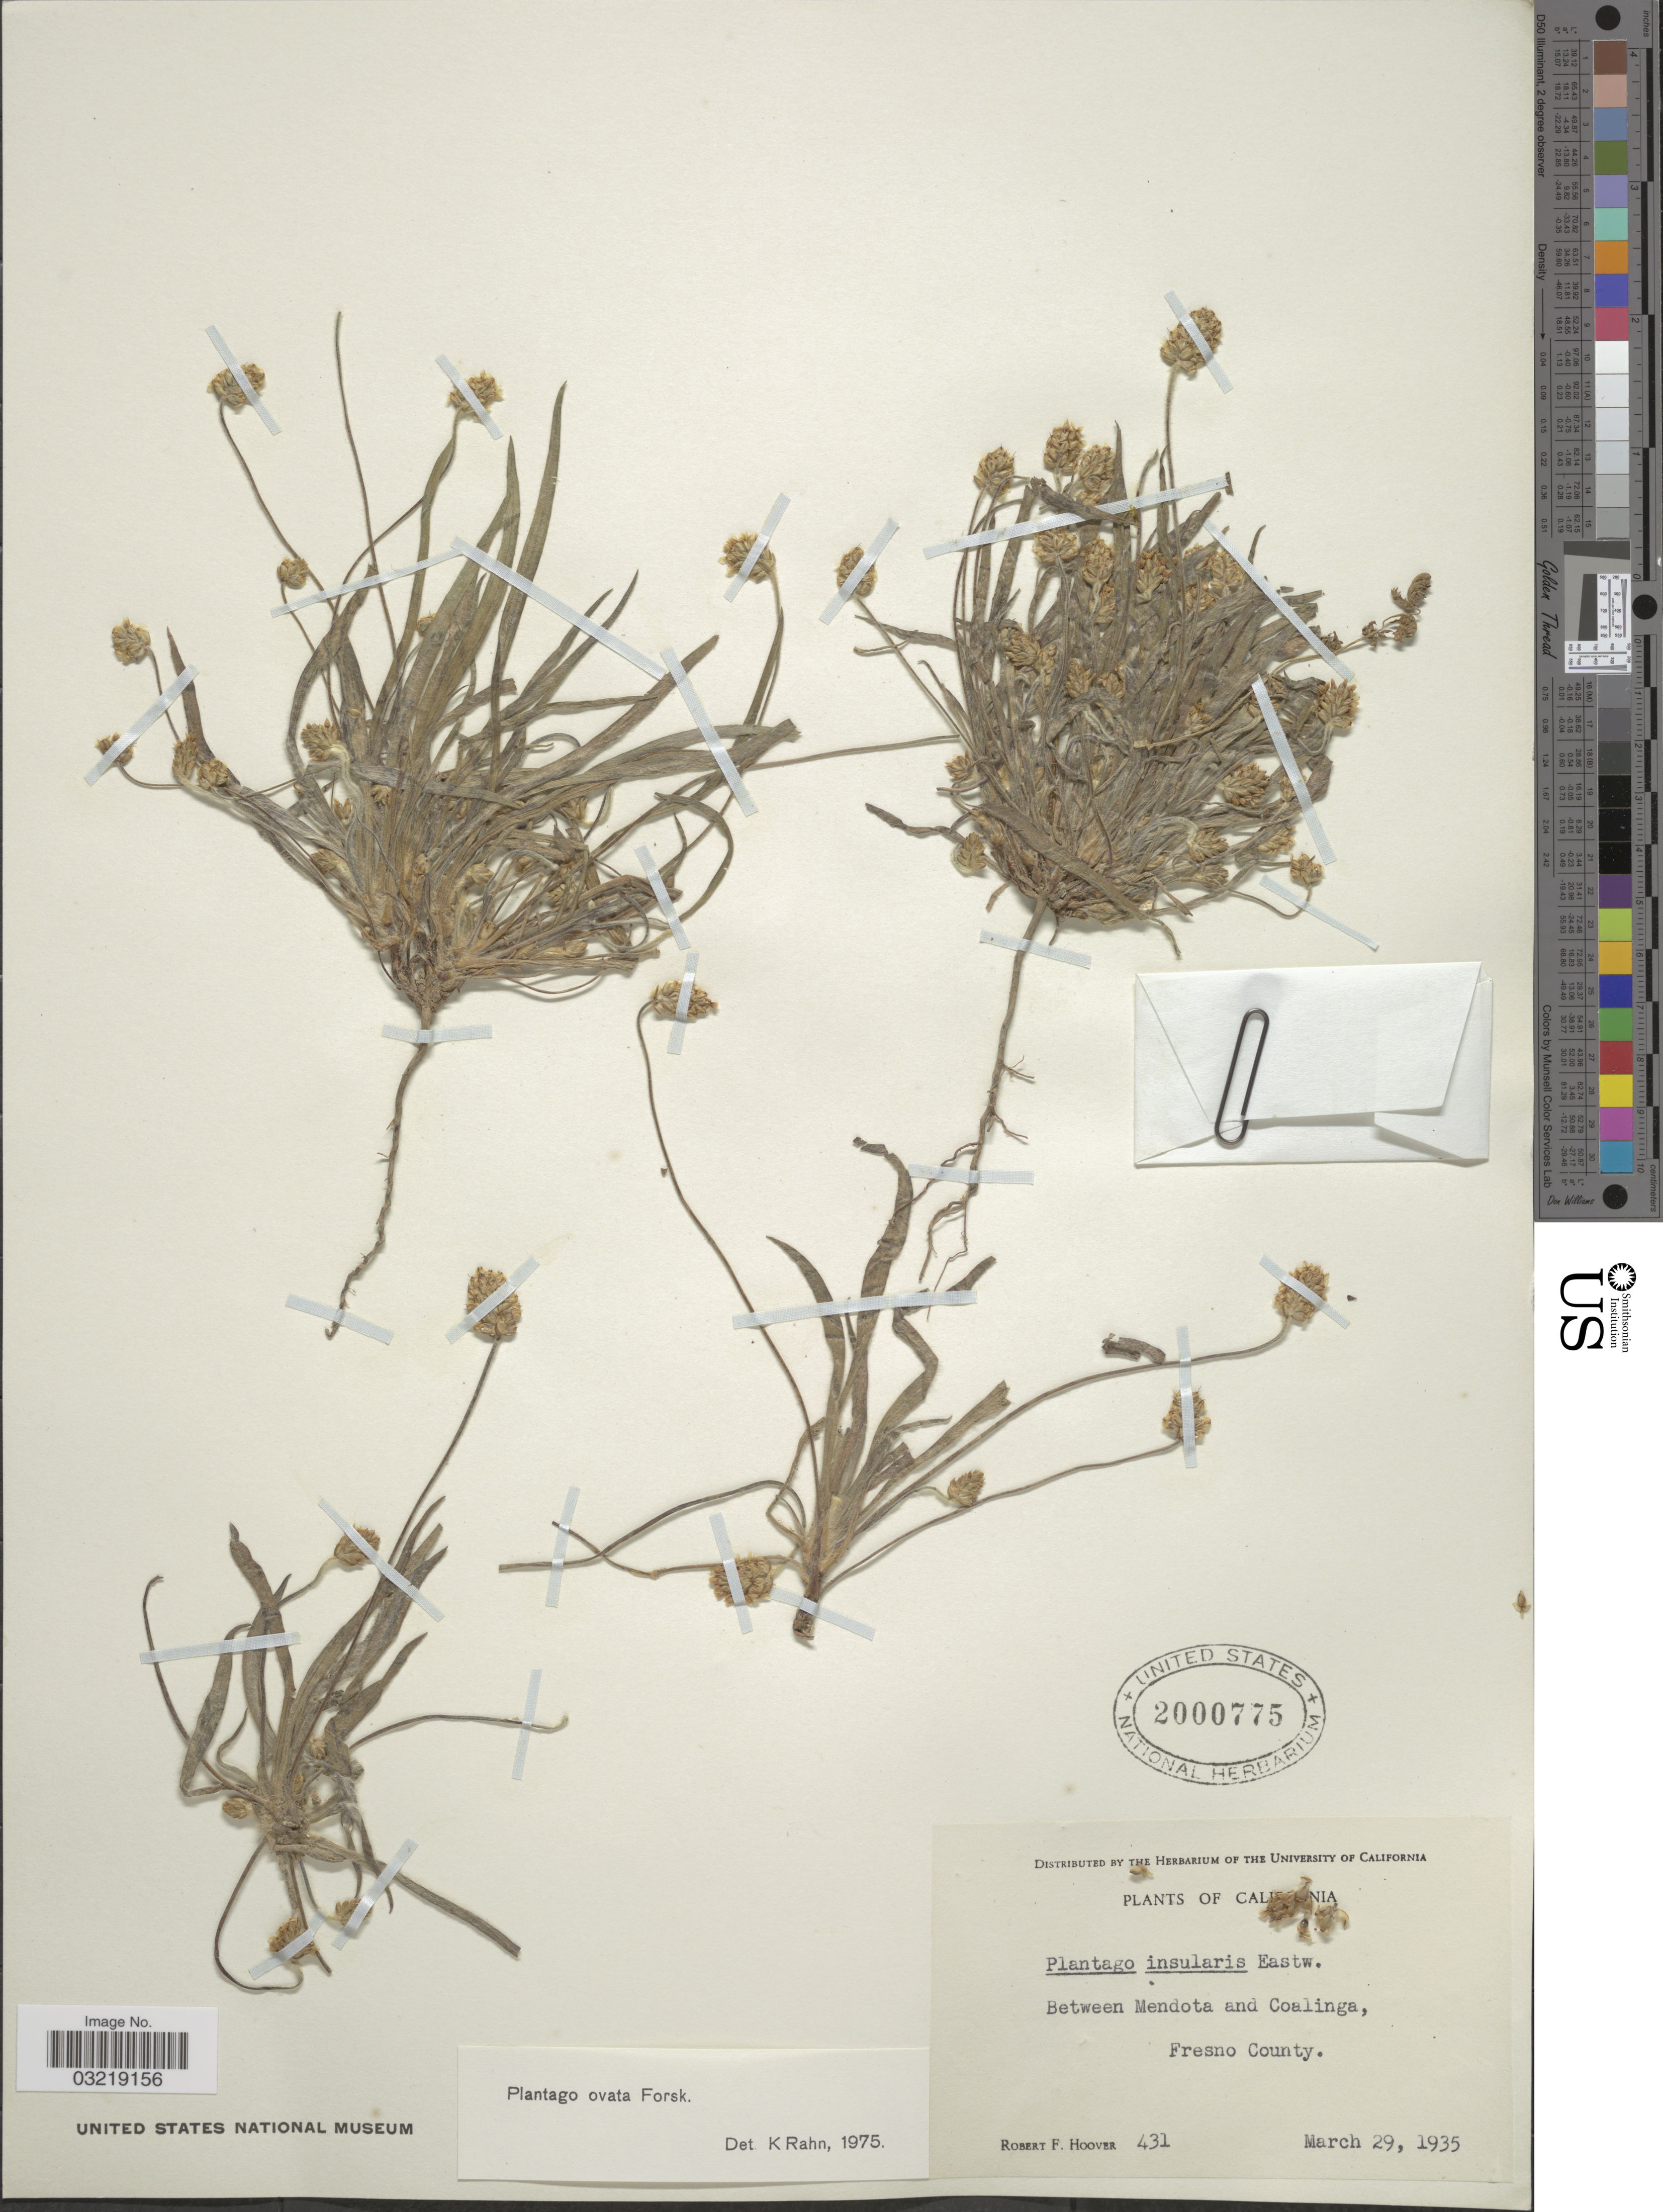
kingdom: Plantae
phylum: Tracheophyta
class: Magnoliopsida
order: Lamiales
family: Plantaginaceae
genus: Plantago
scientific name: Plantago ovata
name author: Forssk.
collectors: R. F. Hoover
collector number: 431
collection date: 1935-03-29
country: United States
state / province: California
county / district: Fresno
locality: Between Mendota and Coalinga, Fresno County.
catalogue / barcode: US 2000775